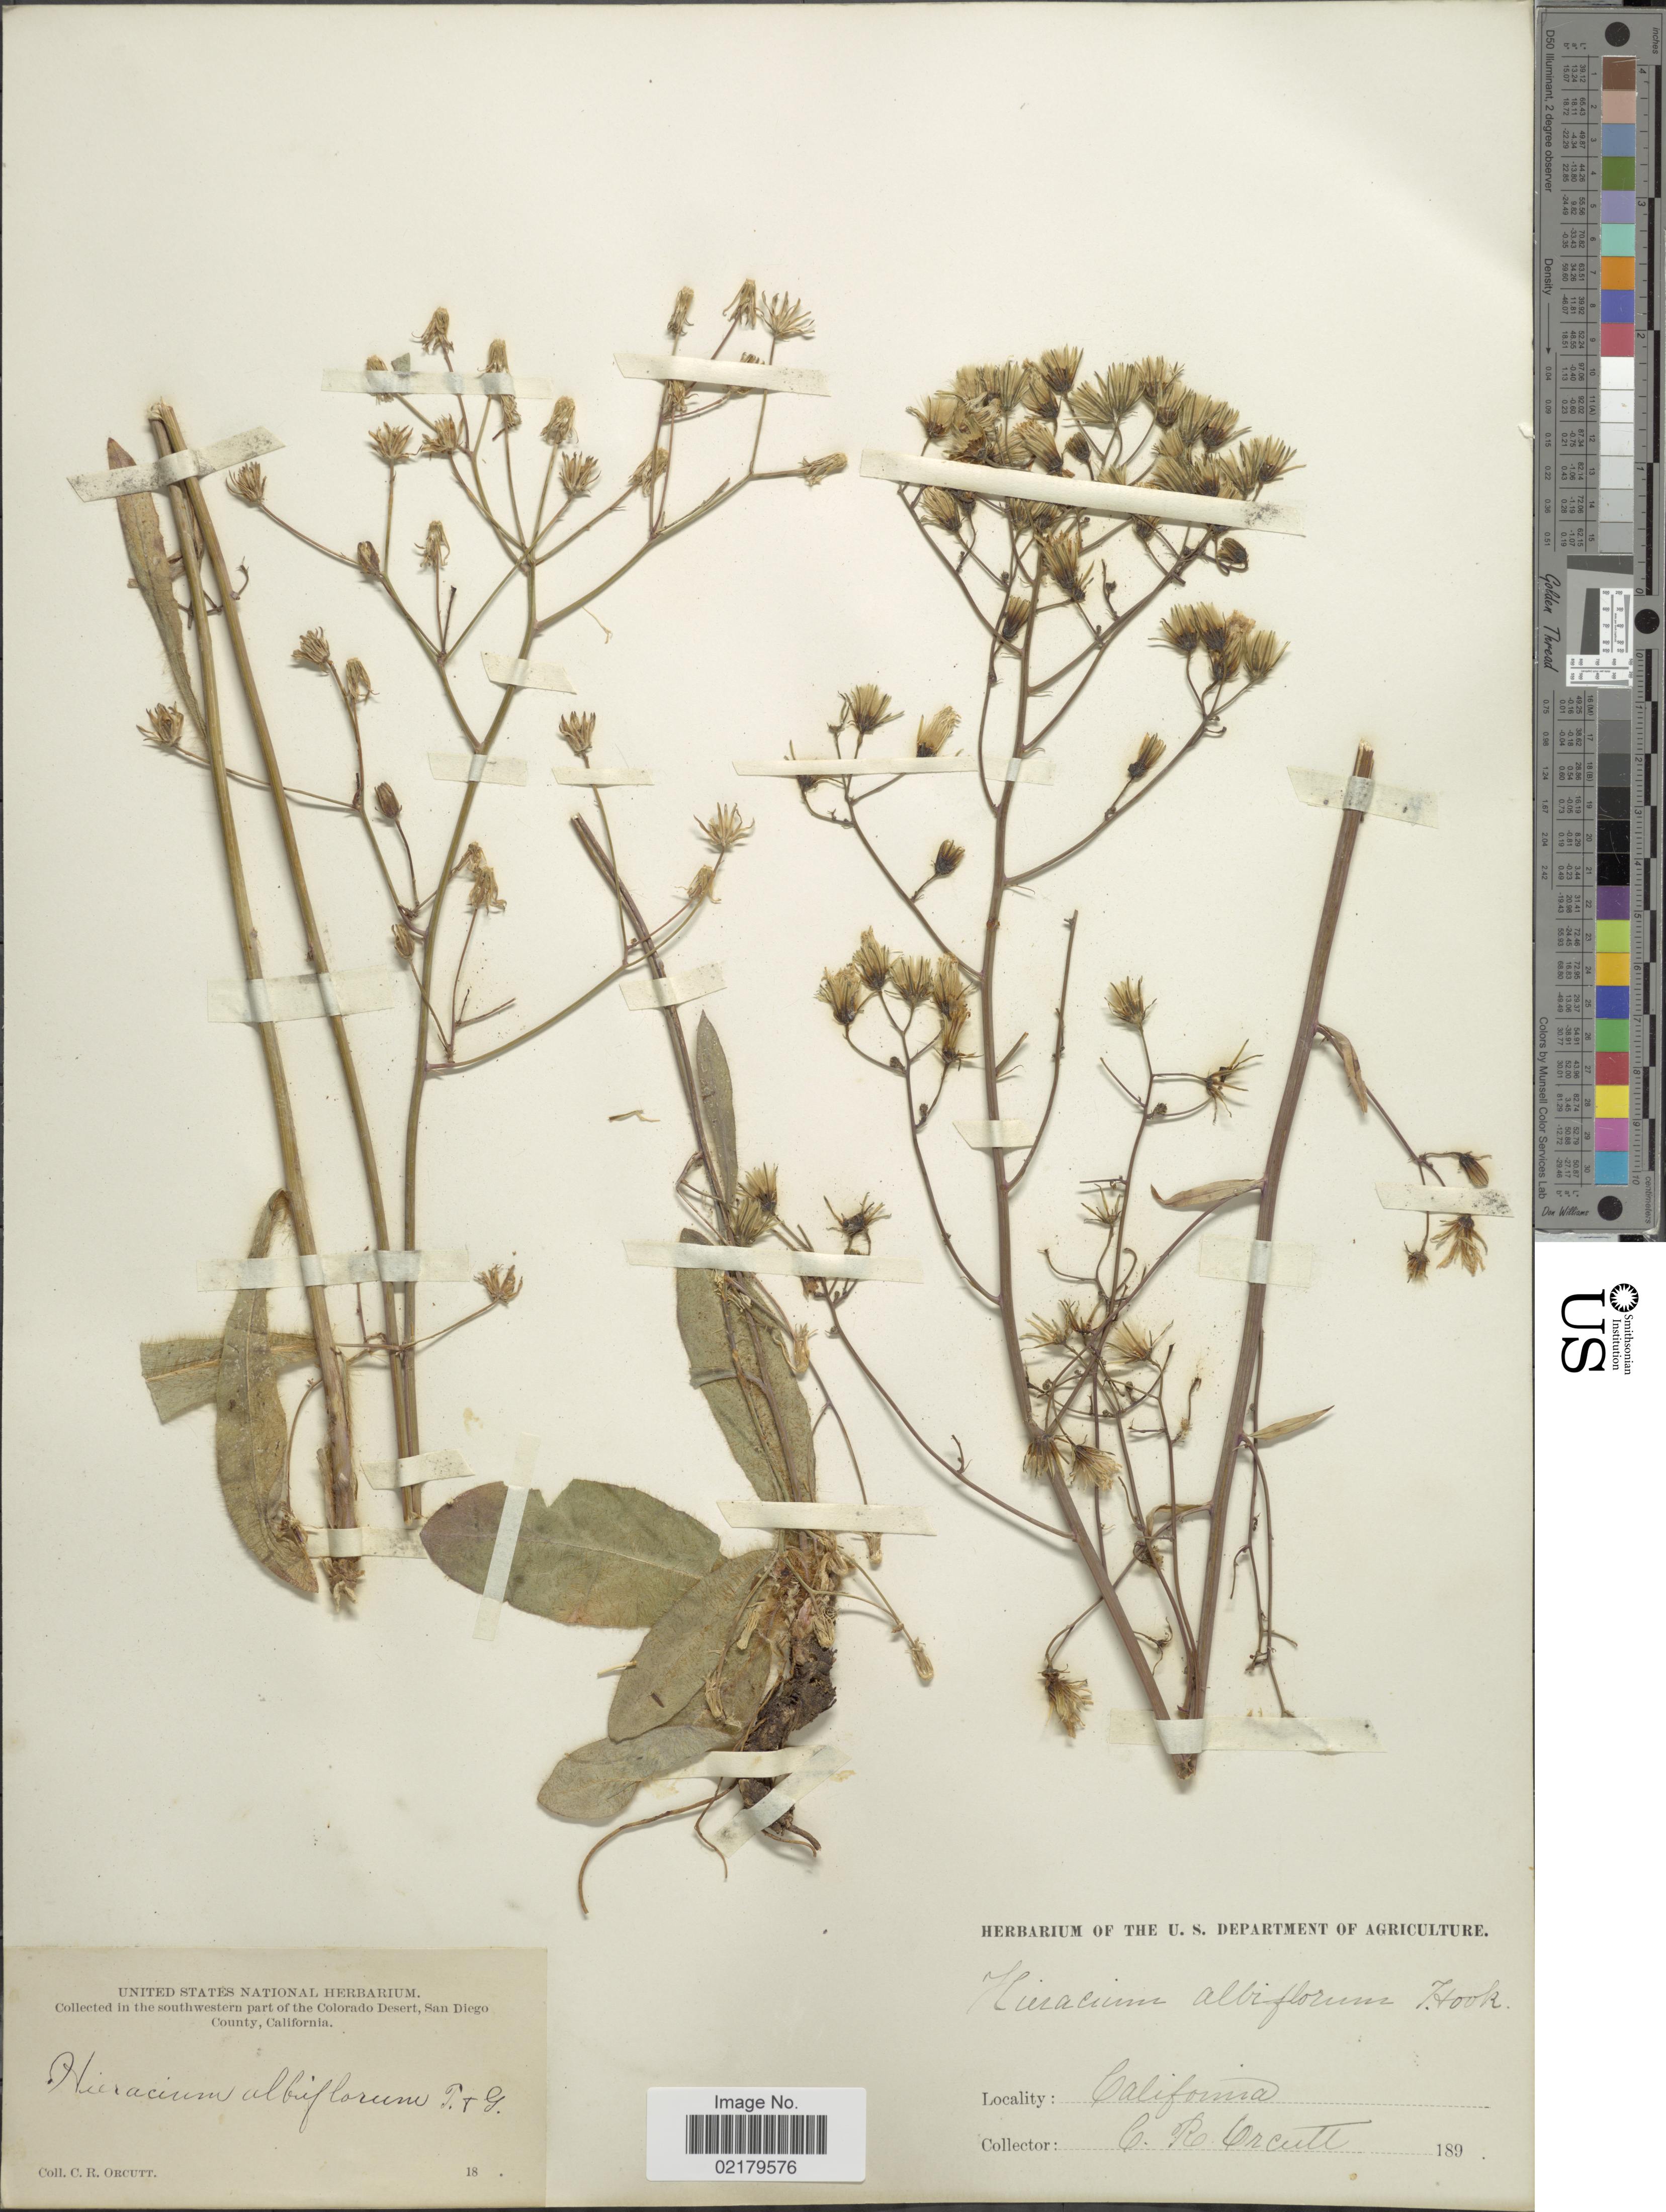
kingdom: Plantae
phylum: Tracheophyta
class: Magnoliopsida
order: Asterales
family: Asteraceae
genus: Hieracium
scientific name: Hieracium albiflorum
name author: Hook.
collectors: C. R. Orcutt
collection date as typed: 189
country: United States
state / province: California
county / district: San Diego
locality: In the Southwestern part of Colorado Desert, San Diego County